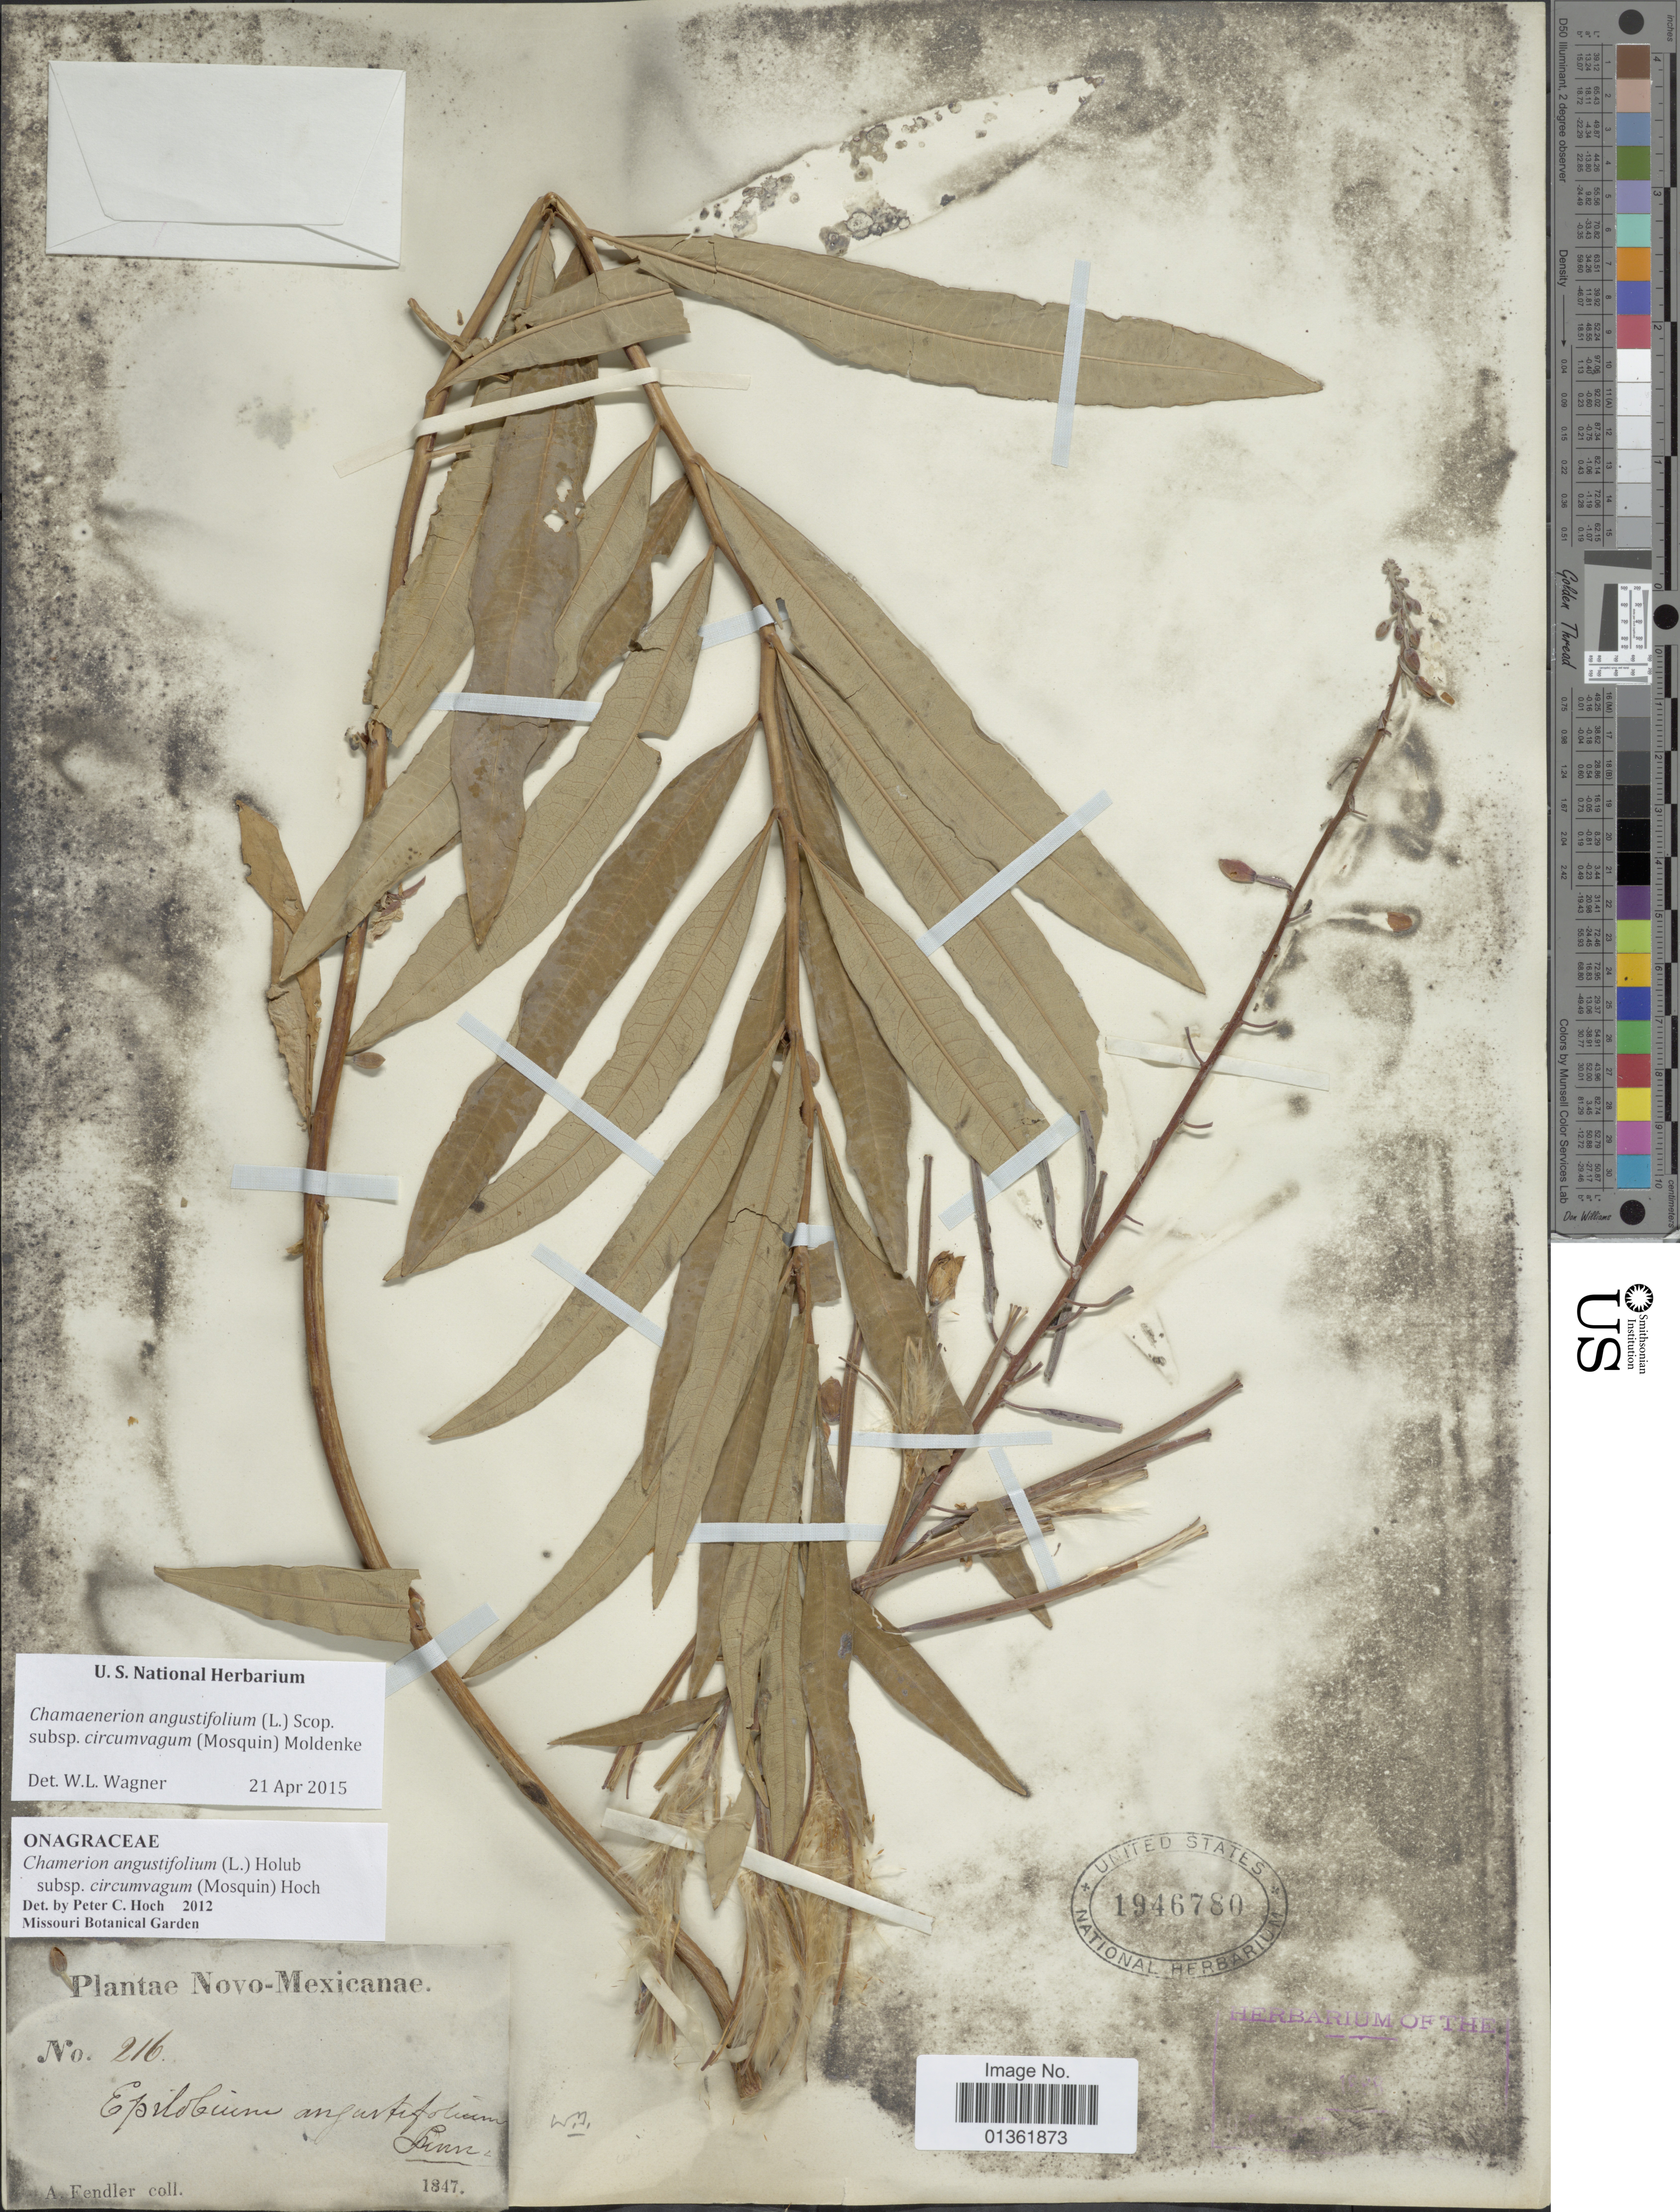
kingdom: Plantae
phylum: Tracheophyta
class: Magnoliopsida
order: Myrtales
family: Onagraceae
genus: Chamaenerion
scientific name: Chamaenerion angustifolium subsp. circumvagum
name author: (Mosquin) Moldenke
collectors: A. Fendler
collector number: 216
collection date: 1847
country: United States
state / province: New Mexico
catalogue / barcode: US 1946780